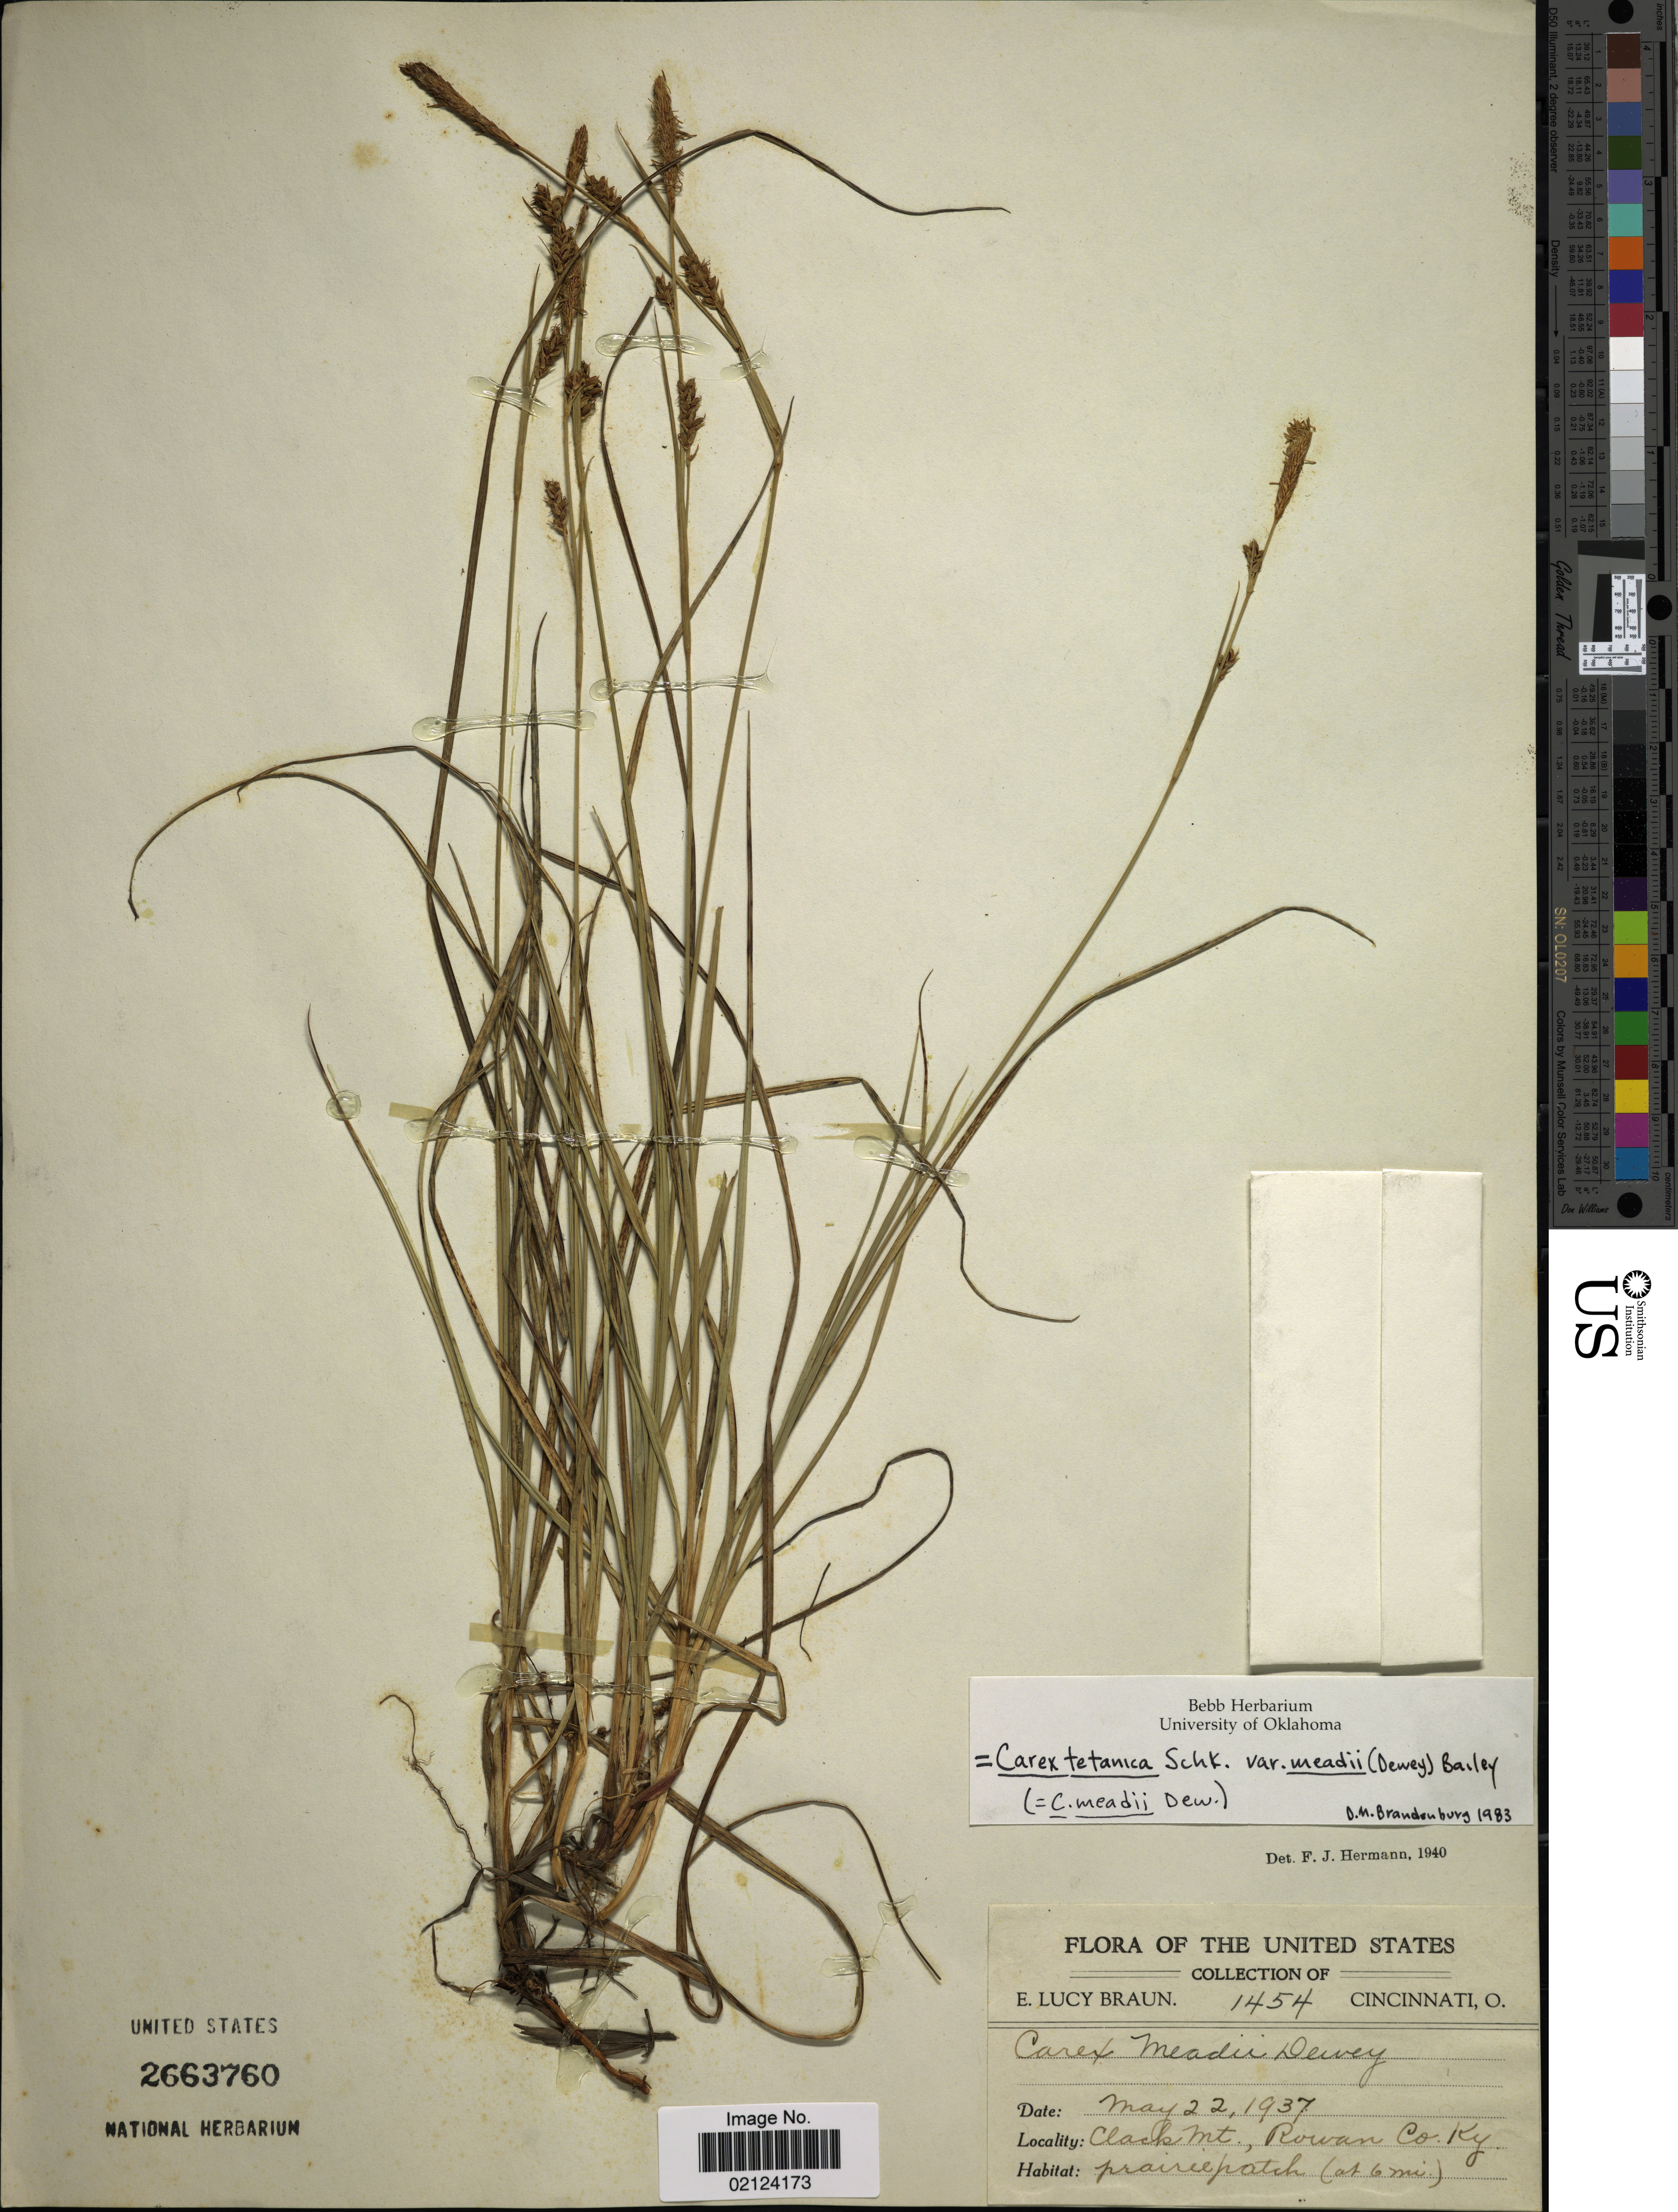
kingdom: Plantae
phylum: Tracheophyta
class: Liliopsida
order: Poales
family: Cyperaceae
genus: Carex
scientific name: Carex meadii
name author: Dewey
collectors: E. L. Braun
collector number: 1454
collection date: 1937-05-22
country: United States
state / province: Kentucky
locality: Clack Mt., Rowan Co.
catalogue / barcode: US 2663760